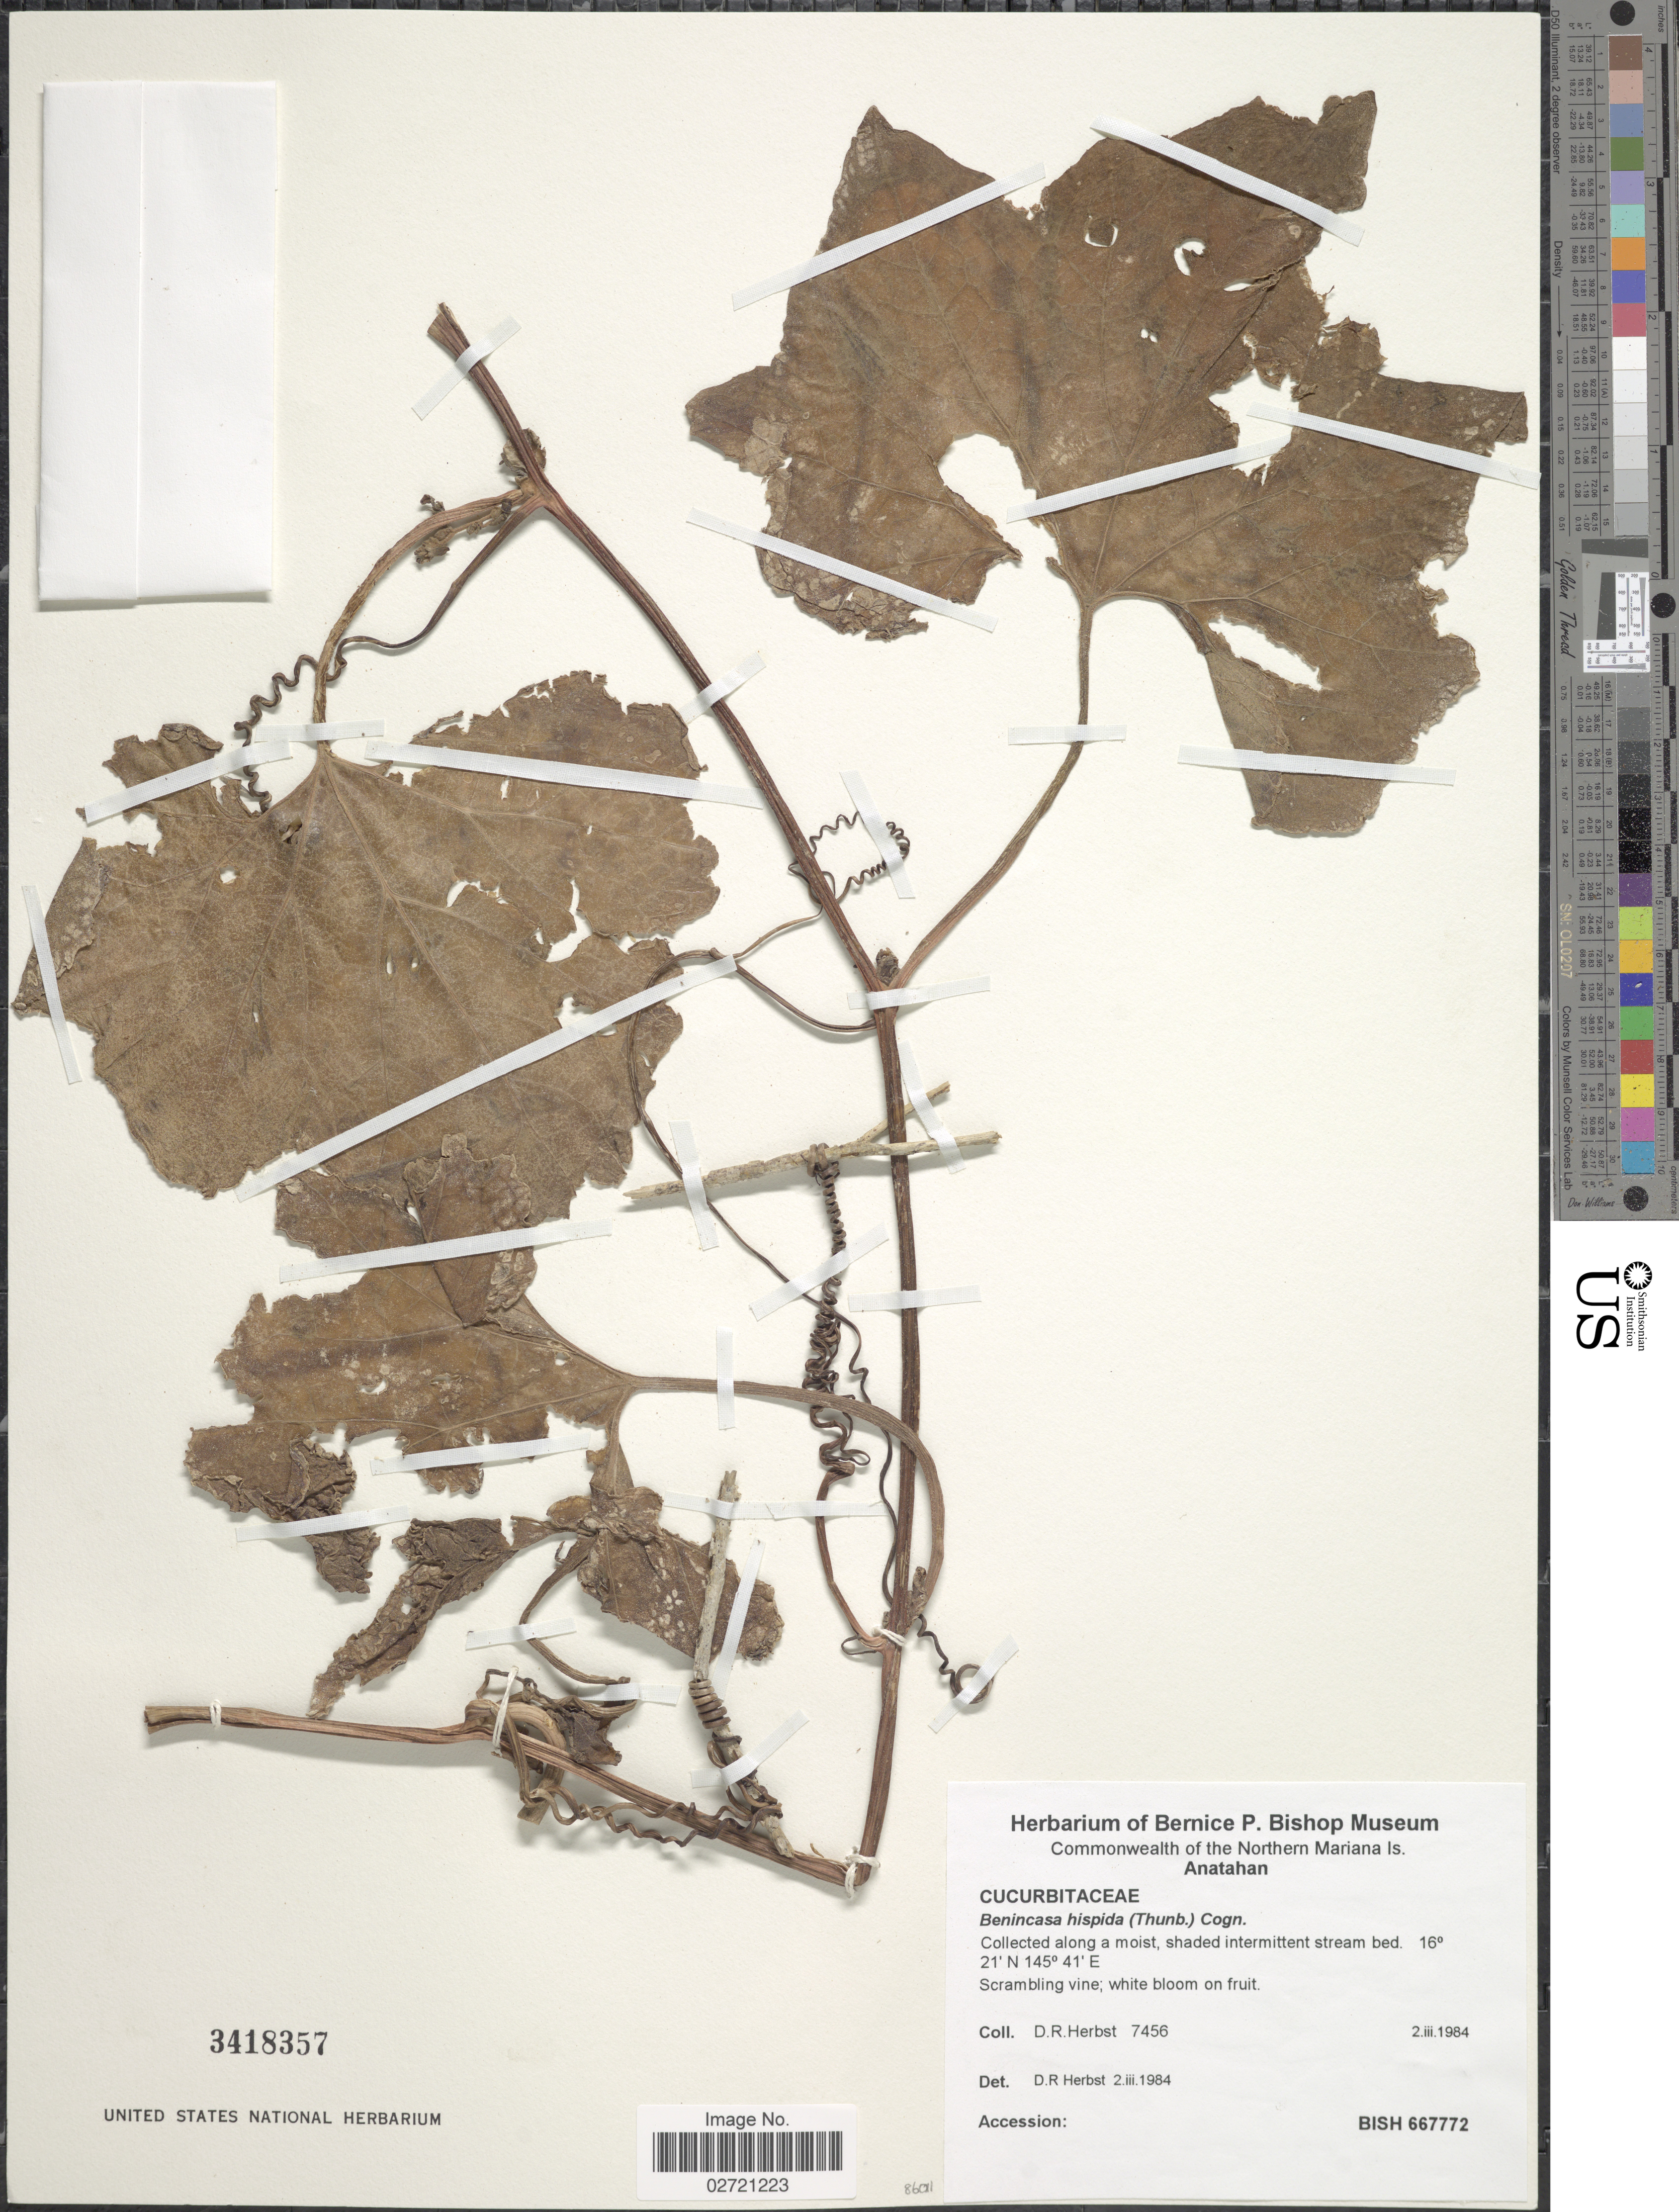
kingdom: Plantae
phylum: Tracheophyta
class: Magnoliopsida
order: Cucurbitales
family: Cucurbitaceae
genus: Benincasa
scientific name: Benincasa hispida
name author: (Thunb.) Cogn.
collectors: D. R. Herbst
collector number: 7456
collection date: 1984-03-02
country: Northern Mariana Islands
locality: Anatahan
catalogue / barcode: US 3418357